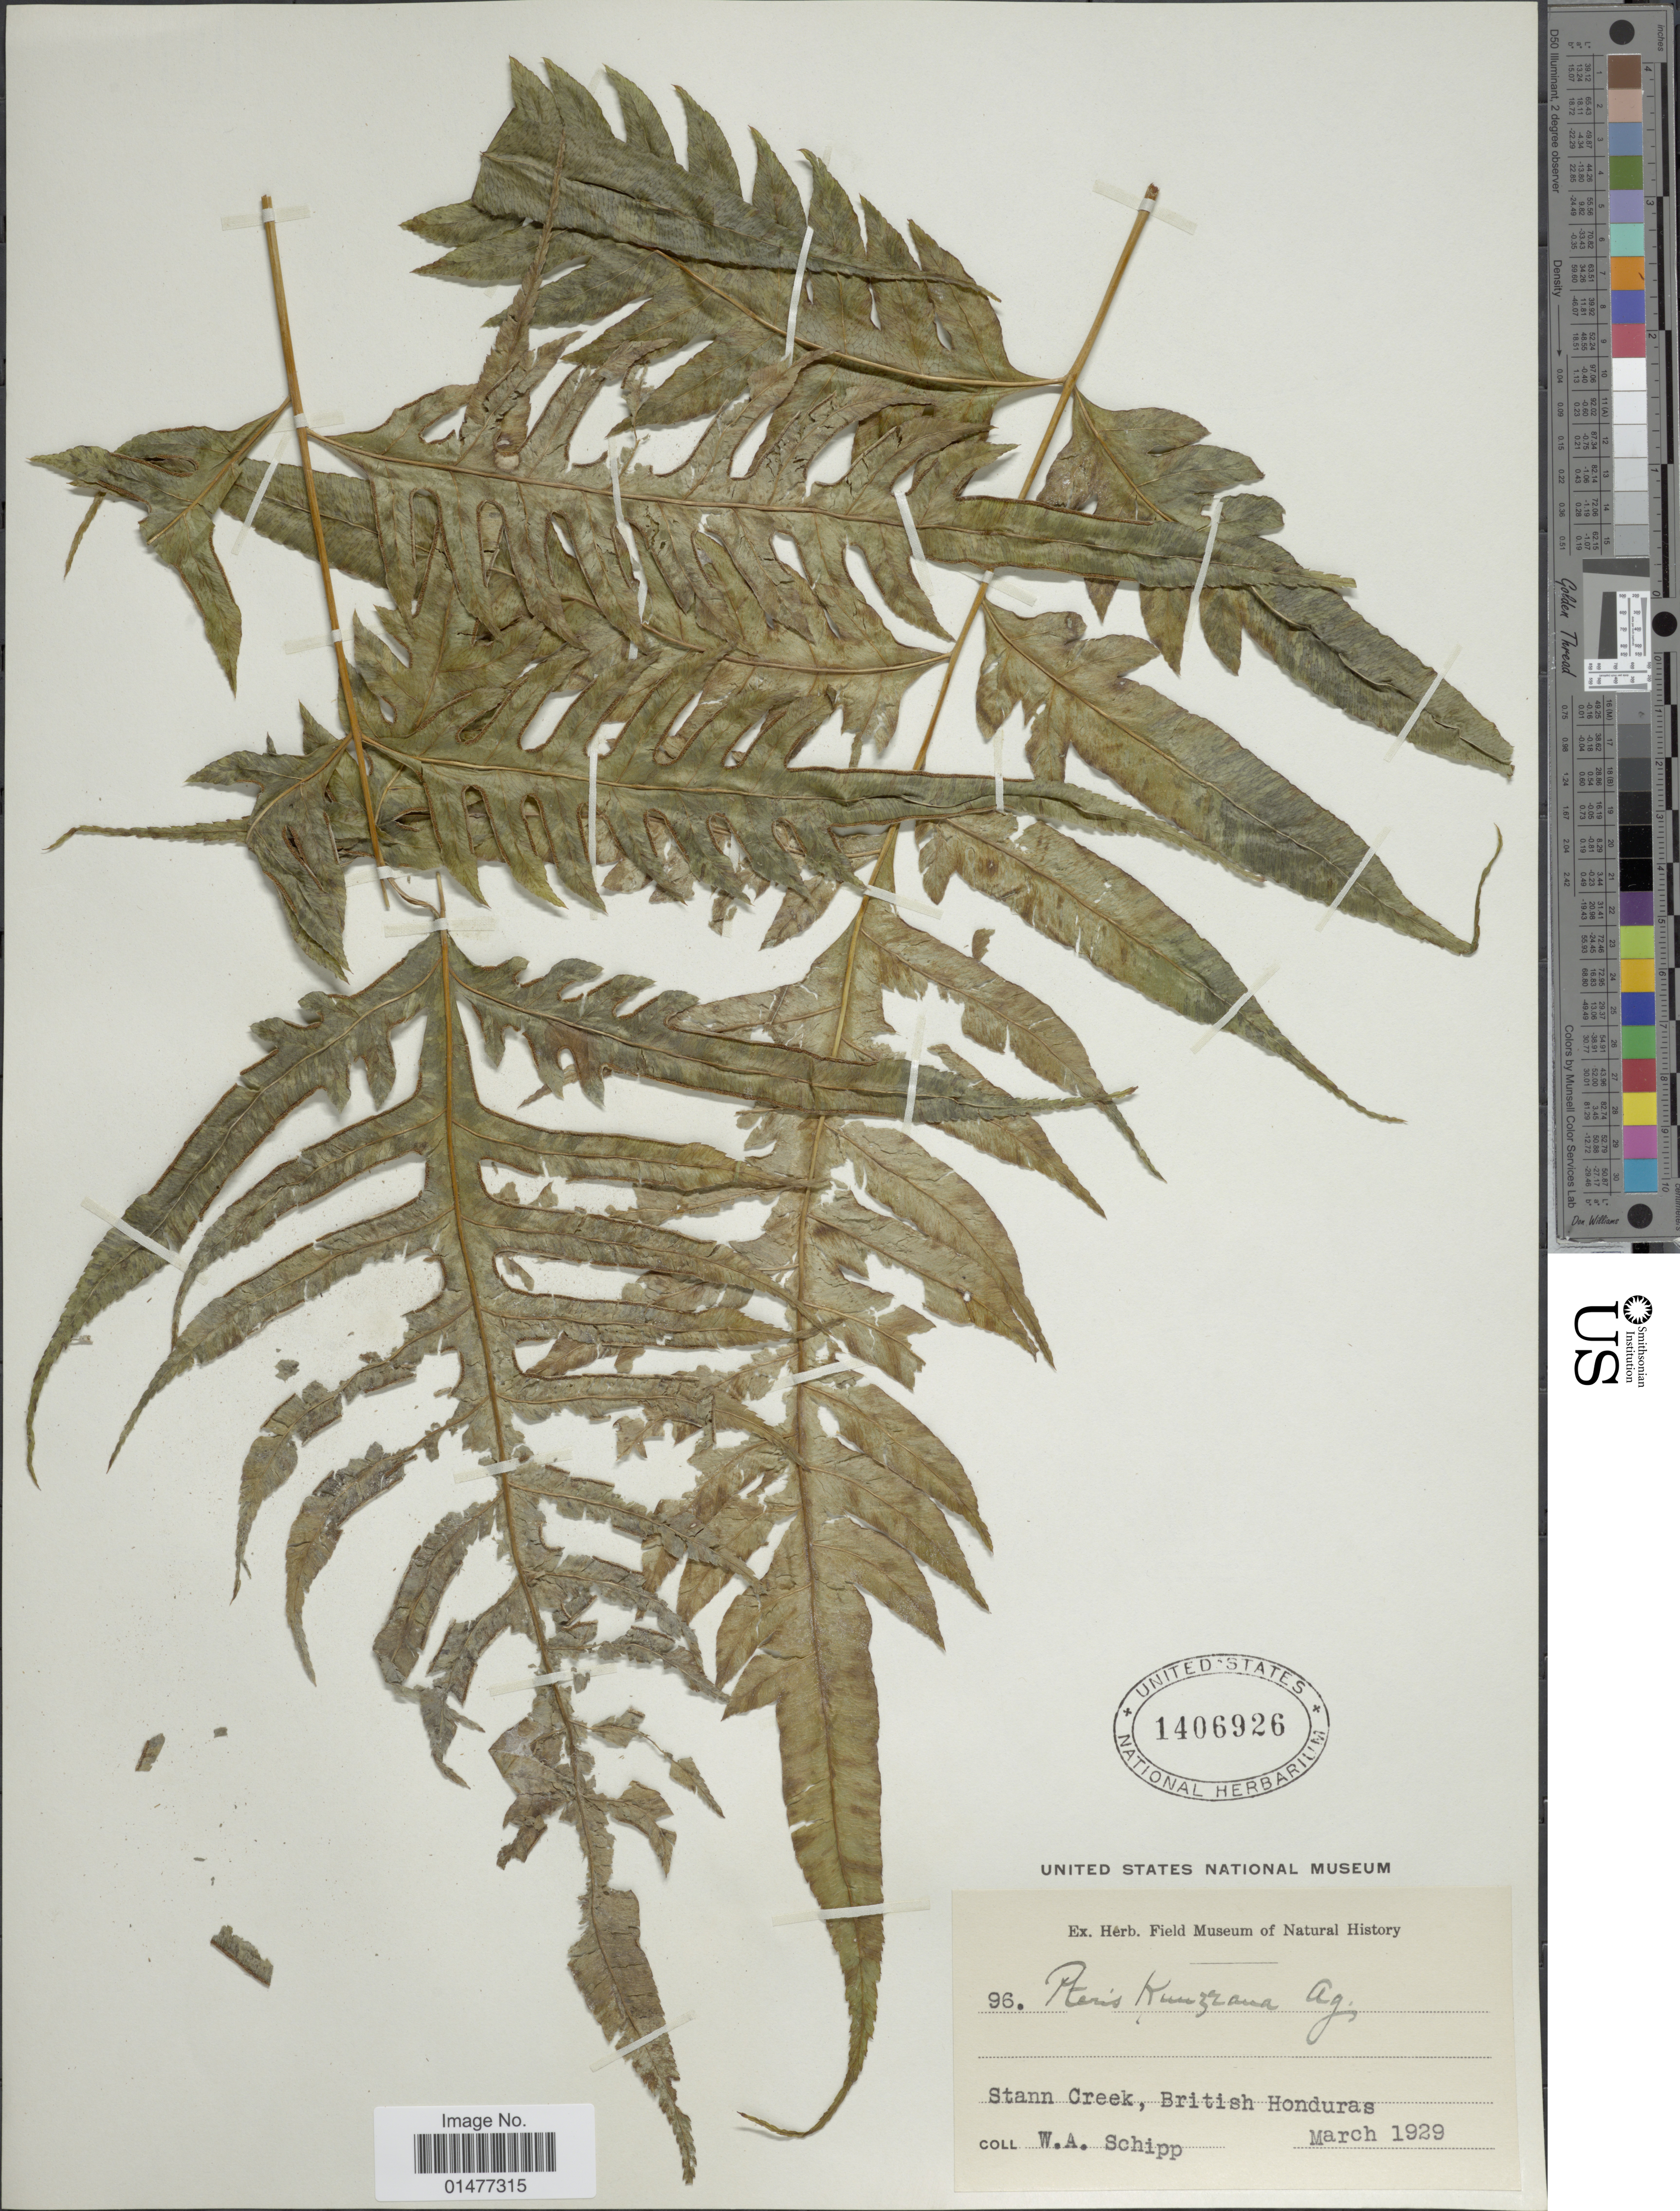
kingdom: Plantae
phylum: Tracheophyta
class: Polypodiopsida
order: Polypodiales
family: Pteridaceae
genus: Pteris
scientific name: Pteris altissima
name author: Poir.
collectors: W. Schipp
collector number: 96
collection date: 1929-03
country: Belize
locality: Stann Creek, British Honduras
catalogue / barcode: US 1406926